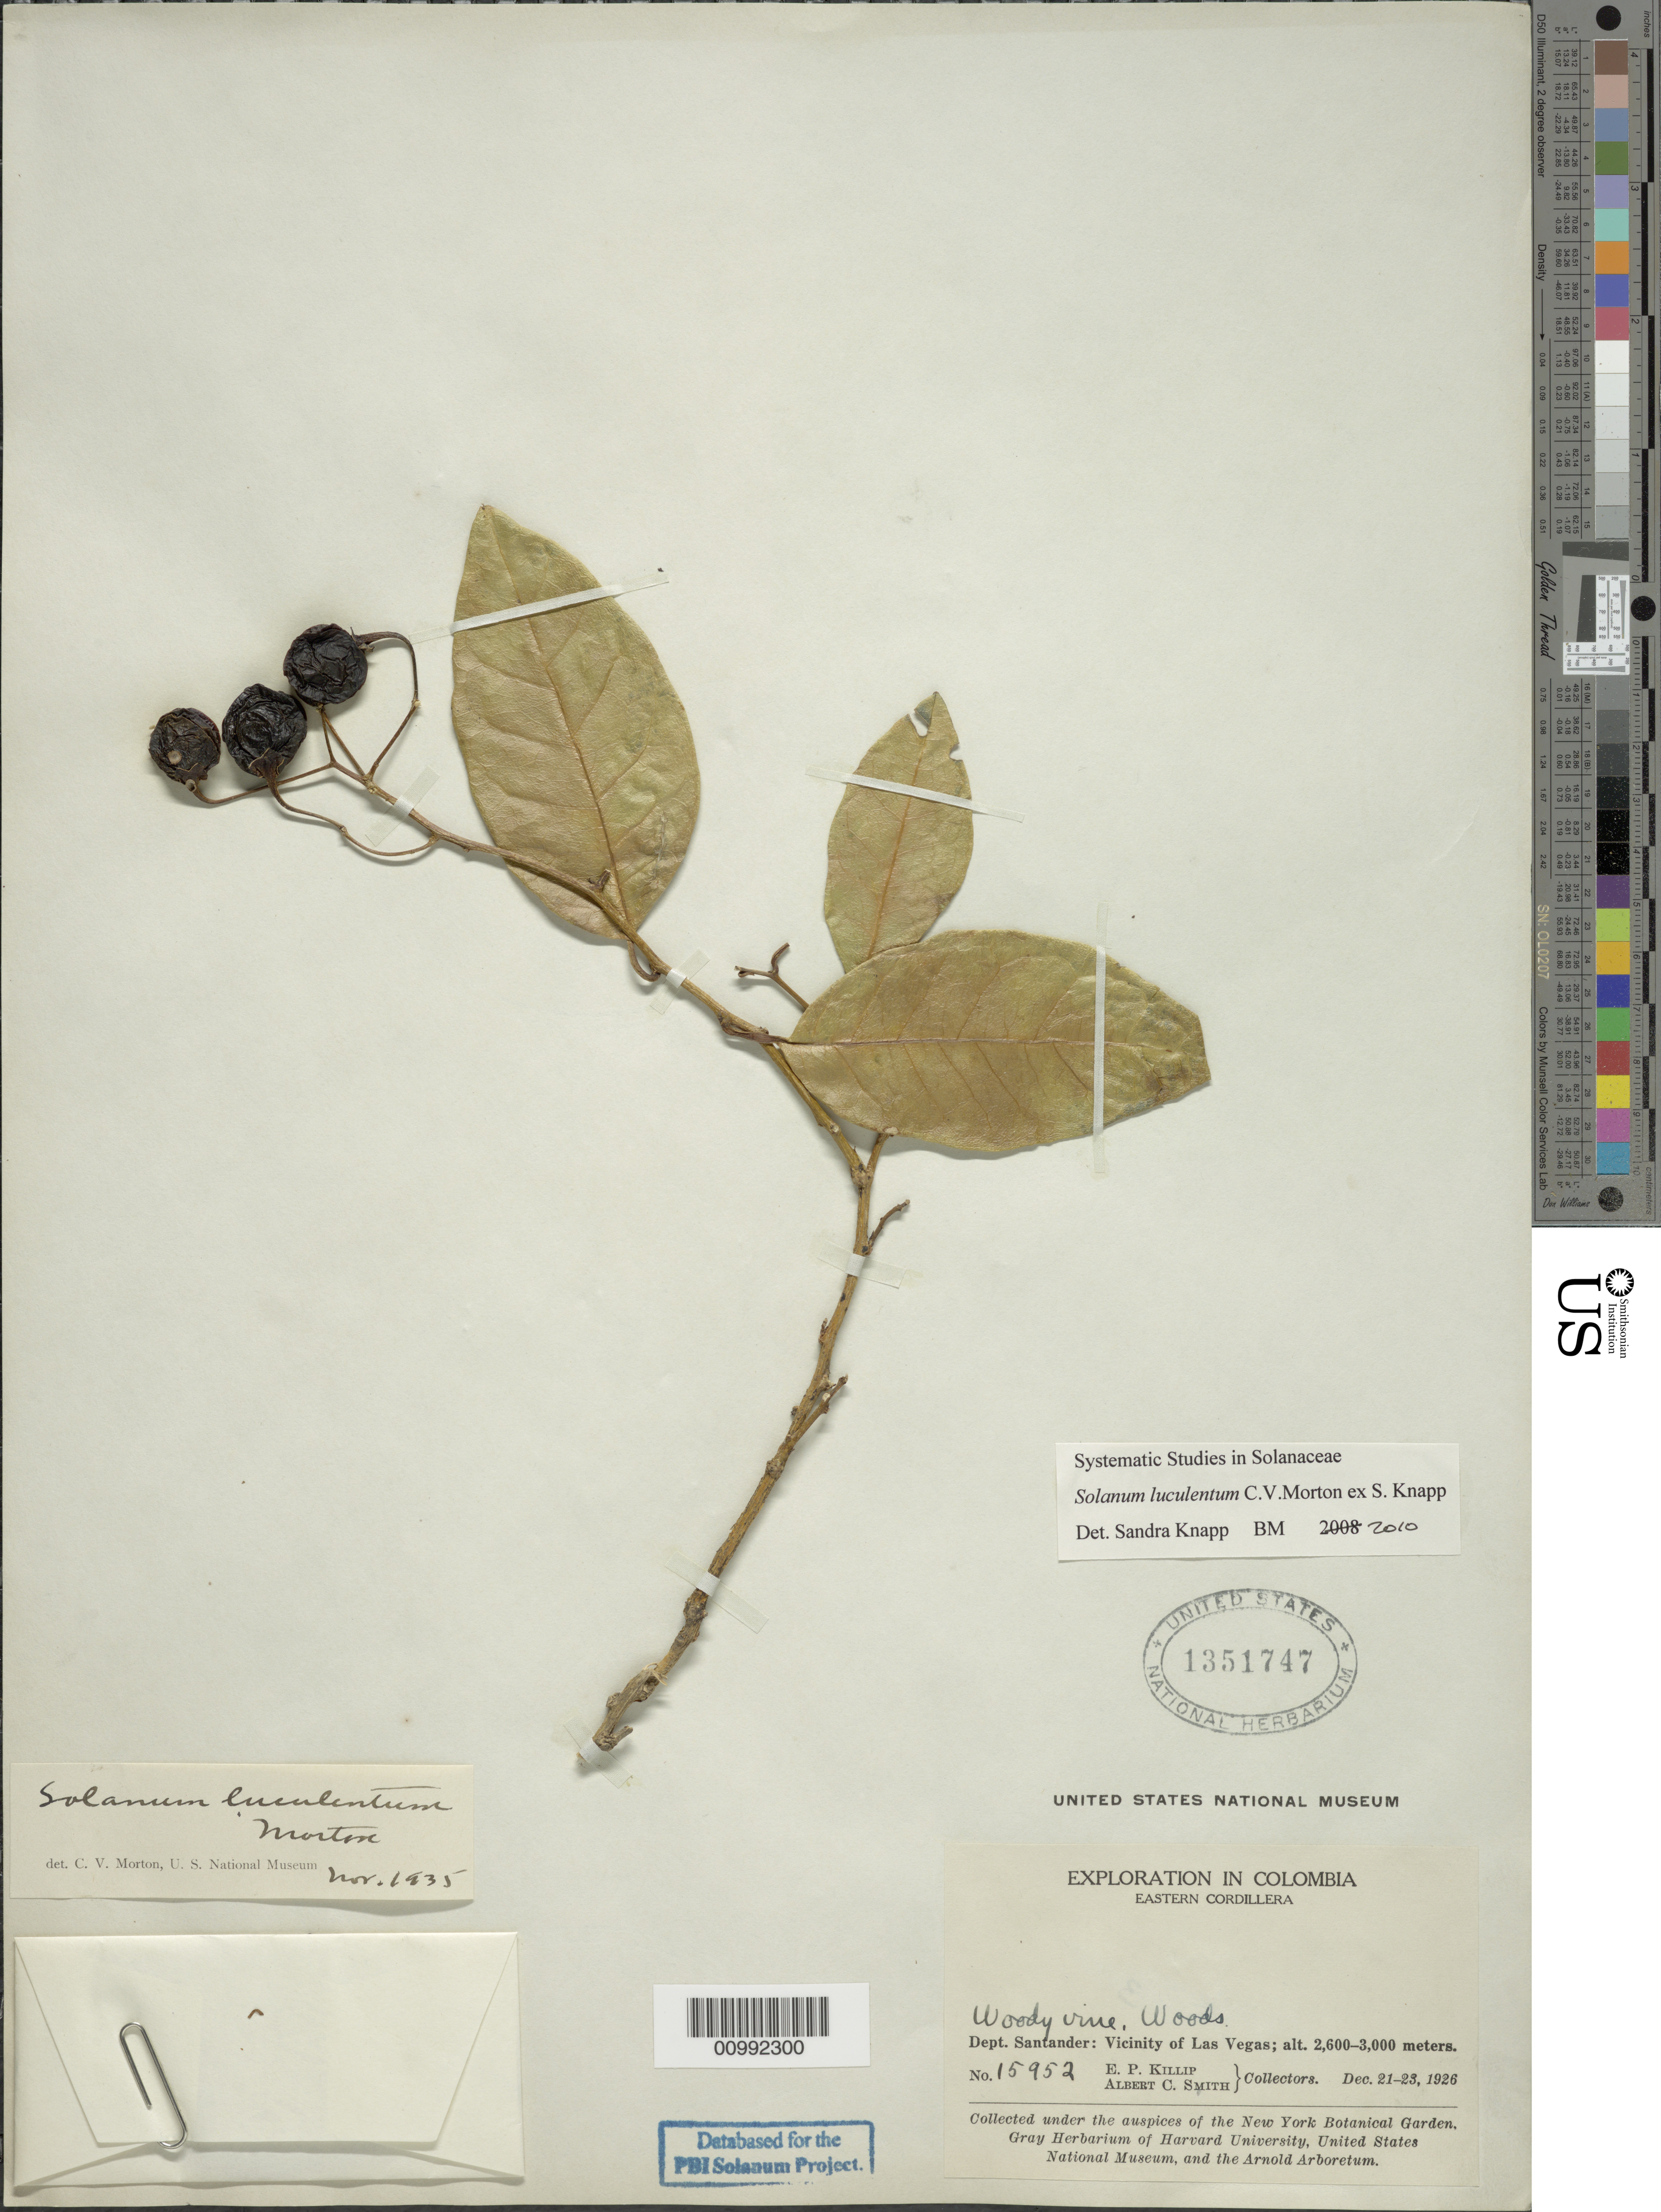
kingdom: Plantae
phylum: Tracheophyta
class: Magnoliopsida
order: Solanales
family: Solanaceae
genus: Solanum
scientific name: Solanum luculentum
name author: S. Knapp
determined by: Knapp, S. D.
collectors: E. P. Killip & A. C. Smith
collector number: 15952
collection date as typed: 21 Dec 1926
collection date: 1926-12-21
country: Colombia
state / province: Santander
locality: in vicinity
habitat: woods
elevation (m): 2600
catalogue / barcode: US 1351747